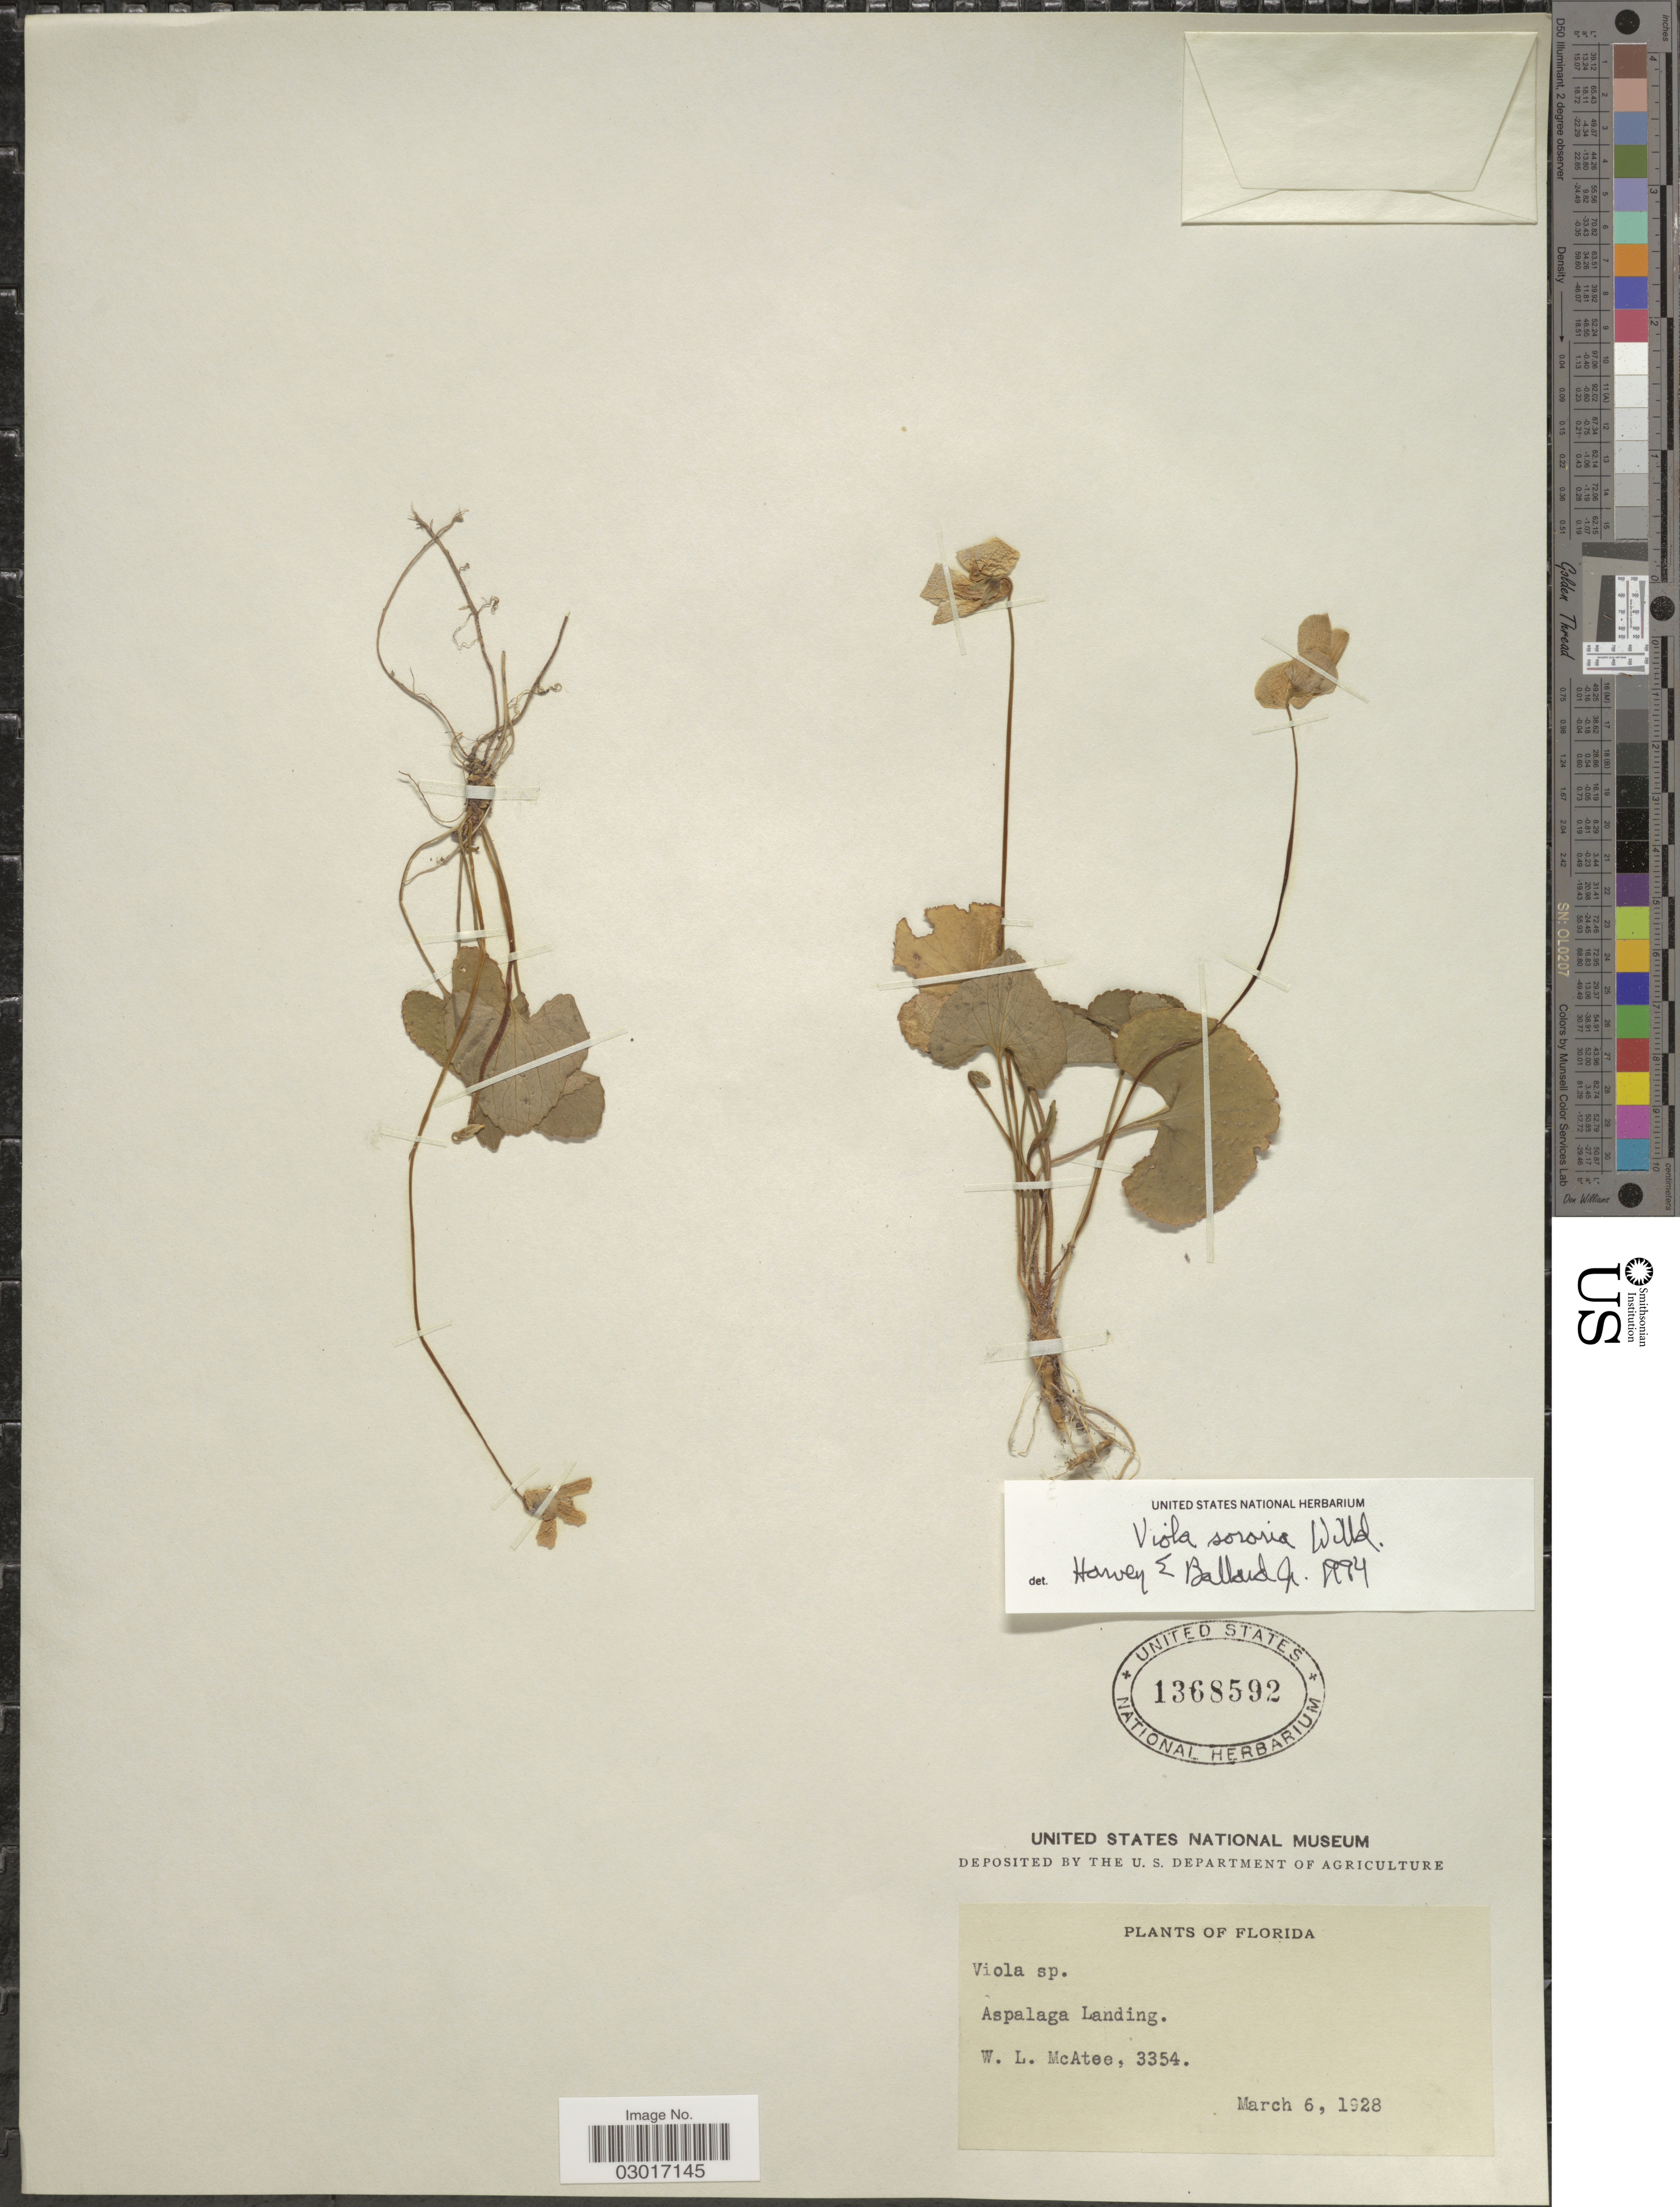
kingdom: Plantae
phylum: Tracheophyta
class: Magnoliopsida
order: Malpighiales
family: Violaceae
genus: Viola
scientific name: Viola sororia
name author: Willd.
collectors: W. McAtee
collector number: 3354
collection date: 1928-03-06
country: United States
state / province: Florida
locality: Aspalaga Landing.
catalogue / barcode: US 1368592